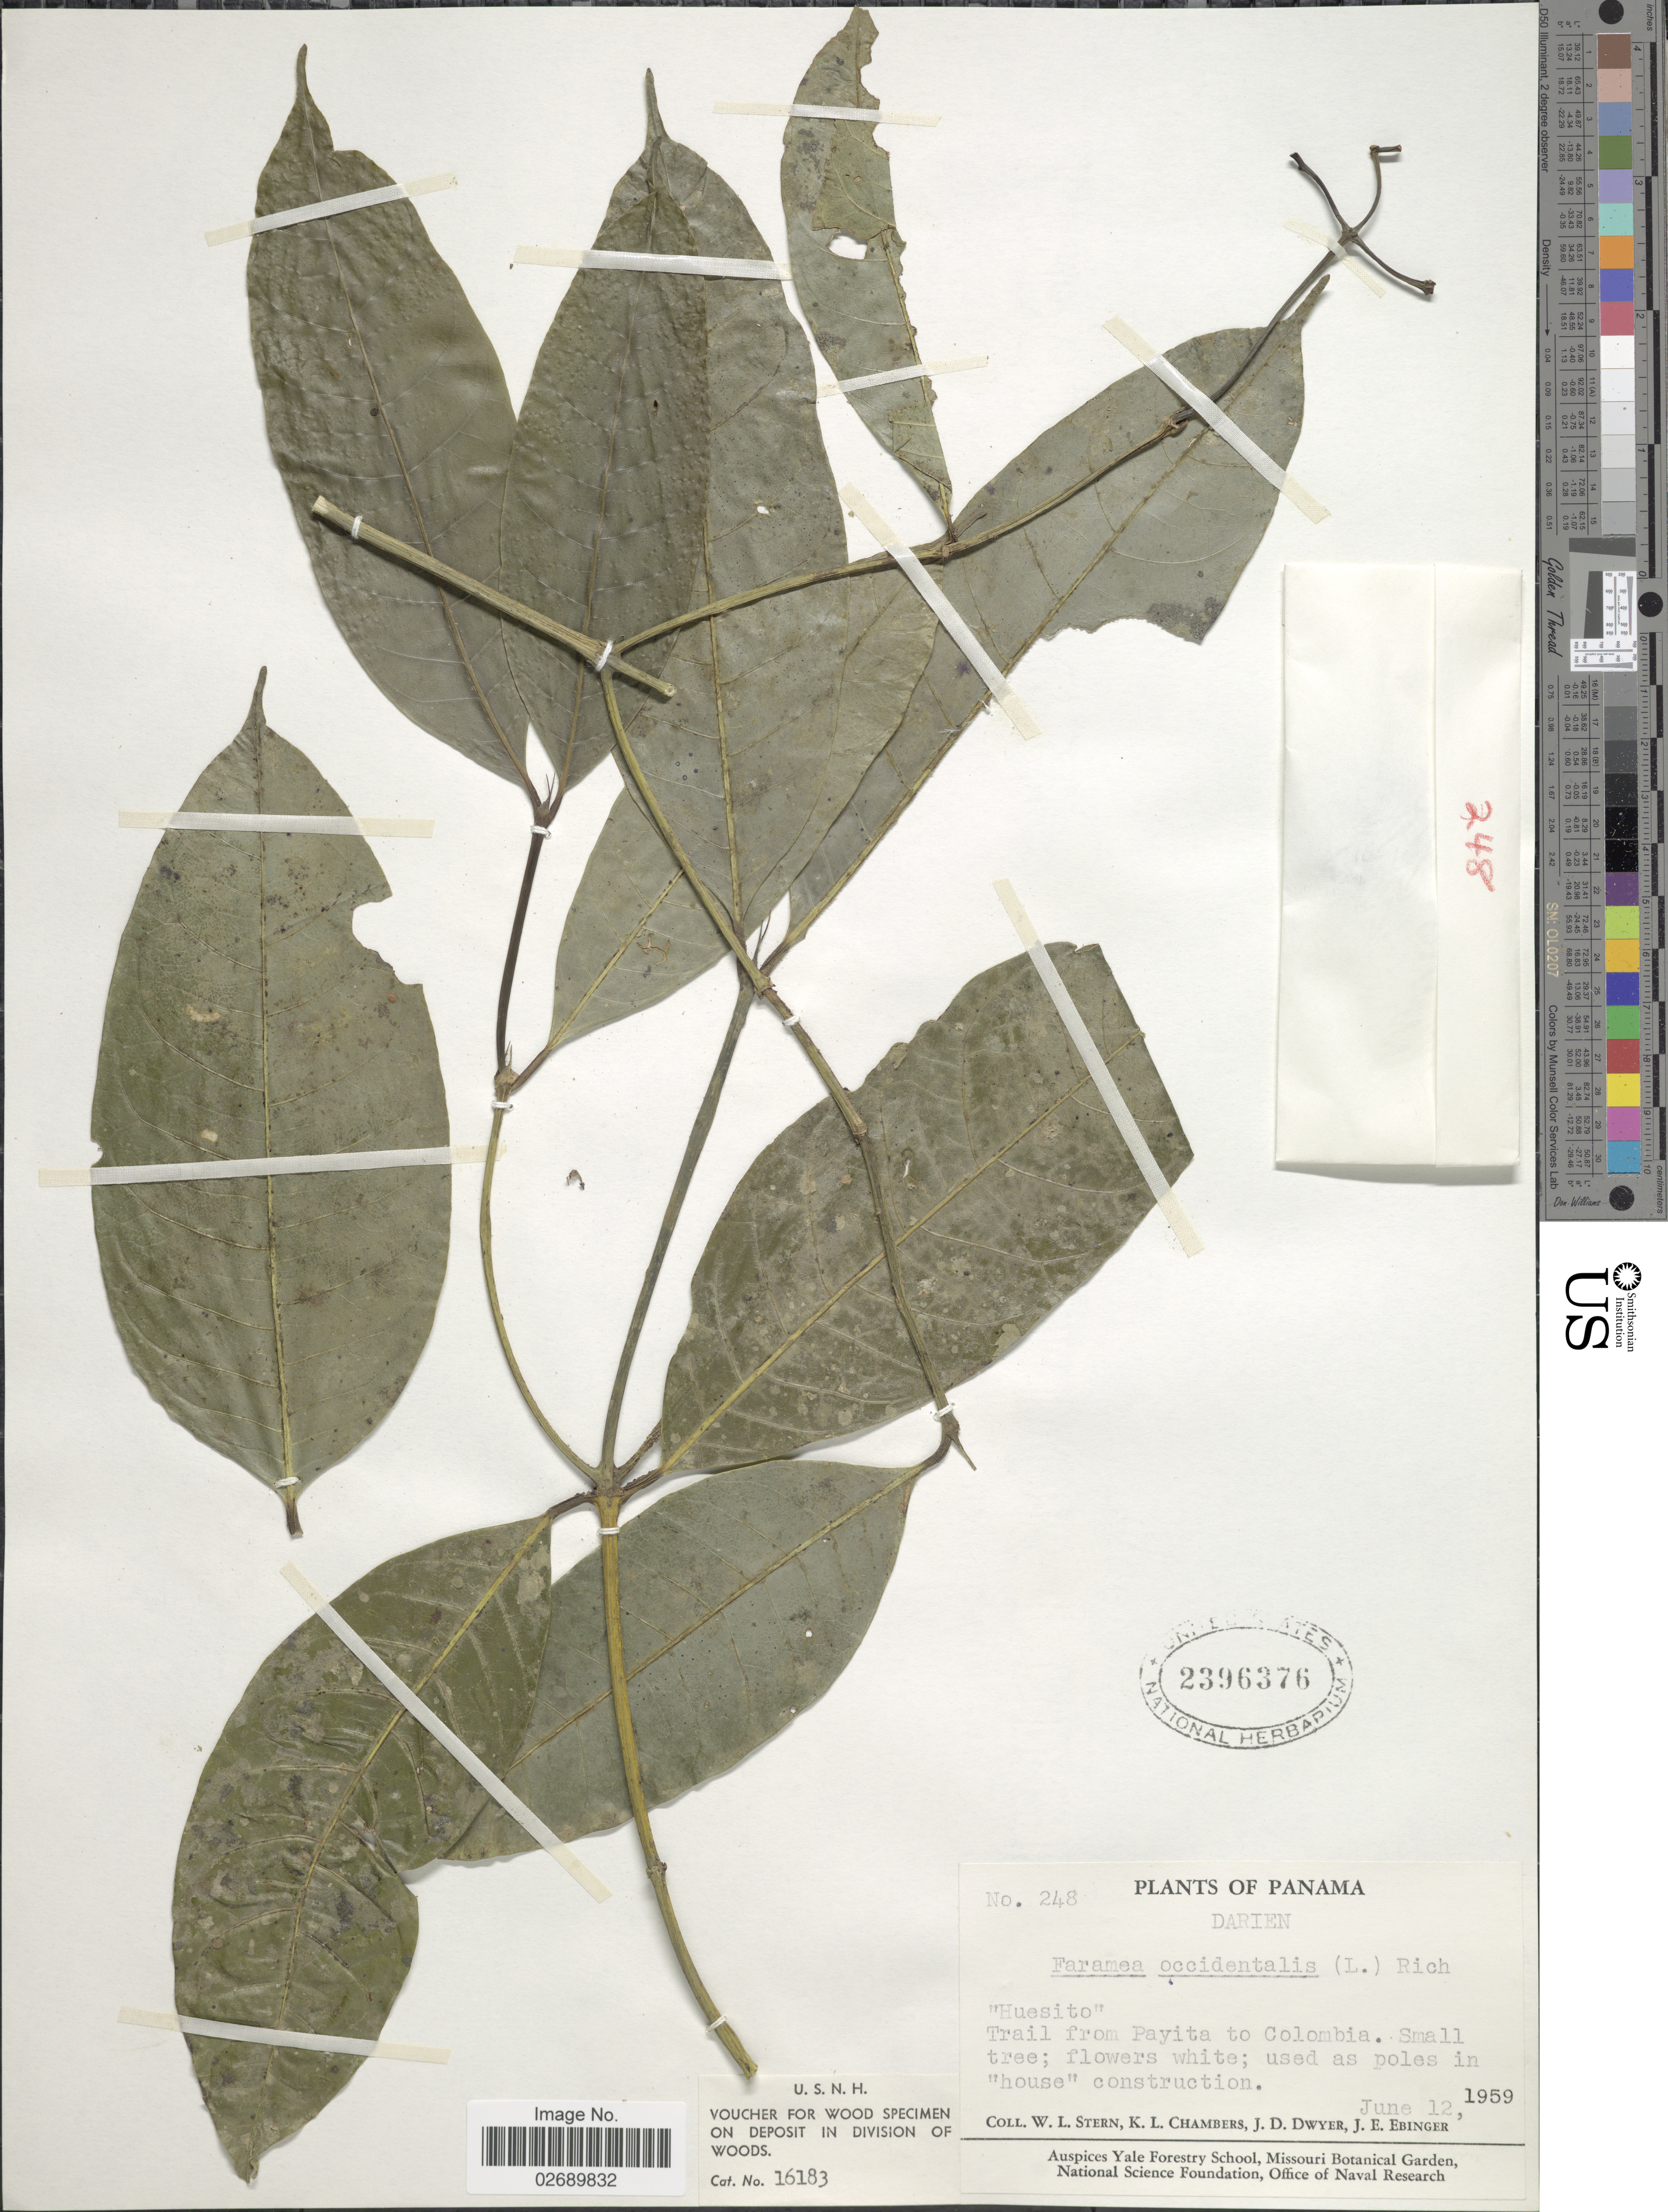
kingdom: Plantae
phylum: Tracheophyta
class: Magnoliopsida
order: Gentianales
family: Rubiaceae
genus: Faramea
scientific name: Faramea occidentalis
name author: (L.) A. Rich.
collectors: W. L. Stern, K. Chambers, J. D. Dwyer & J. Ebinger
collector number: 248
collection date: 1959-06-12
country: Panama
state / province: Darién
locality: Trail from Payita to Colombia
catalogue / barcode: US 2396376